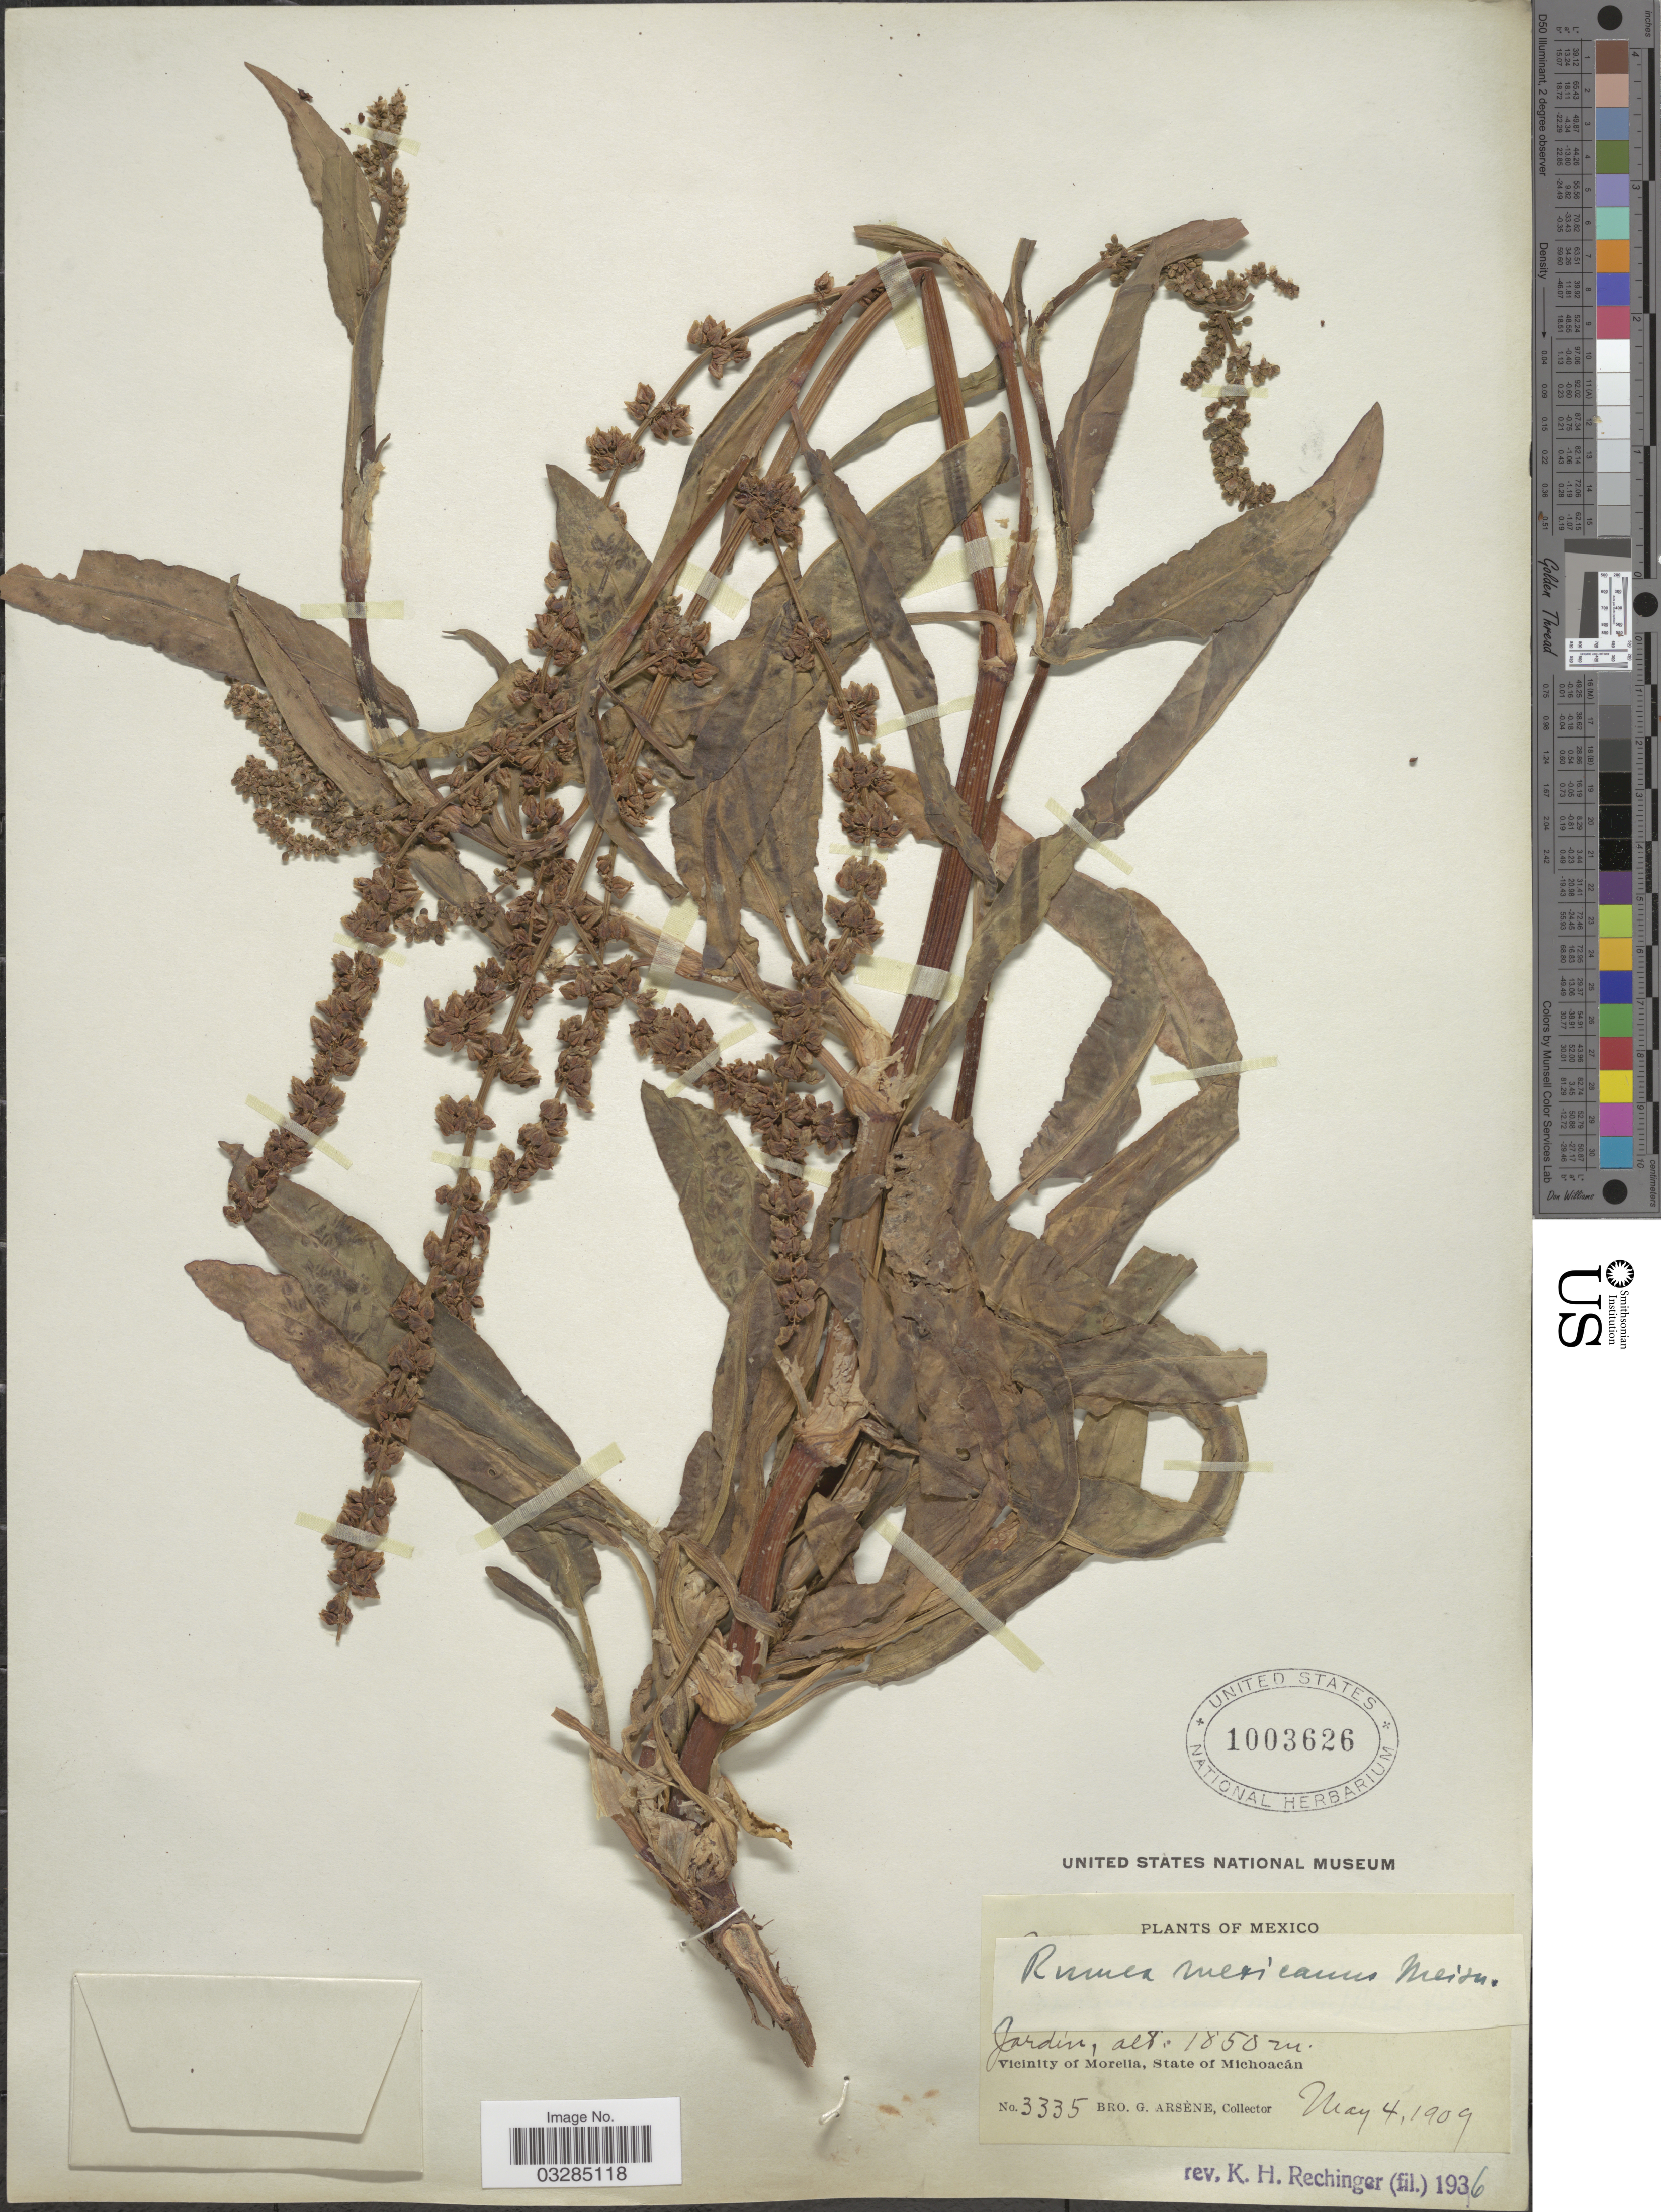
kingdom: Plantae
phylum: Tracheophyta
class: Magnoliopsida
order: Caryophyllales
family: Polygonaceae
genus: Rumex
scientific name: Rumex mexicanus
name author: Meisn.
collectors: Bro. G. Arsène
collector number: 3335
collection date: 1909-05-04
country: Mexico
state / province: Michoacán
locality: Jardin. Vicinity of Morella.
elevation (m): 1850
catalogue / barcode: US 1003626